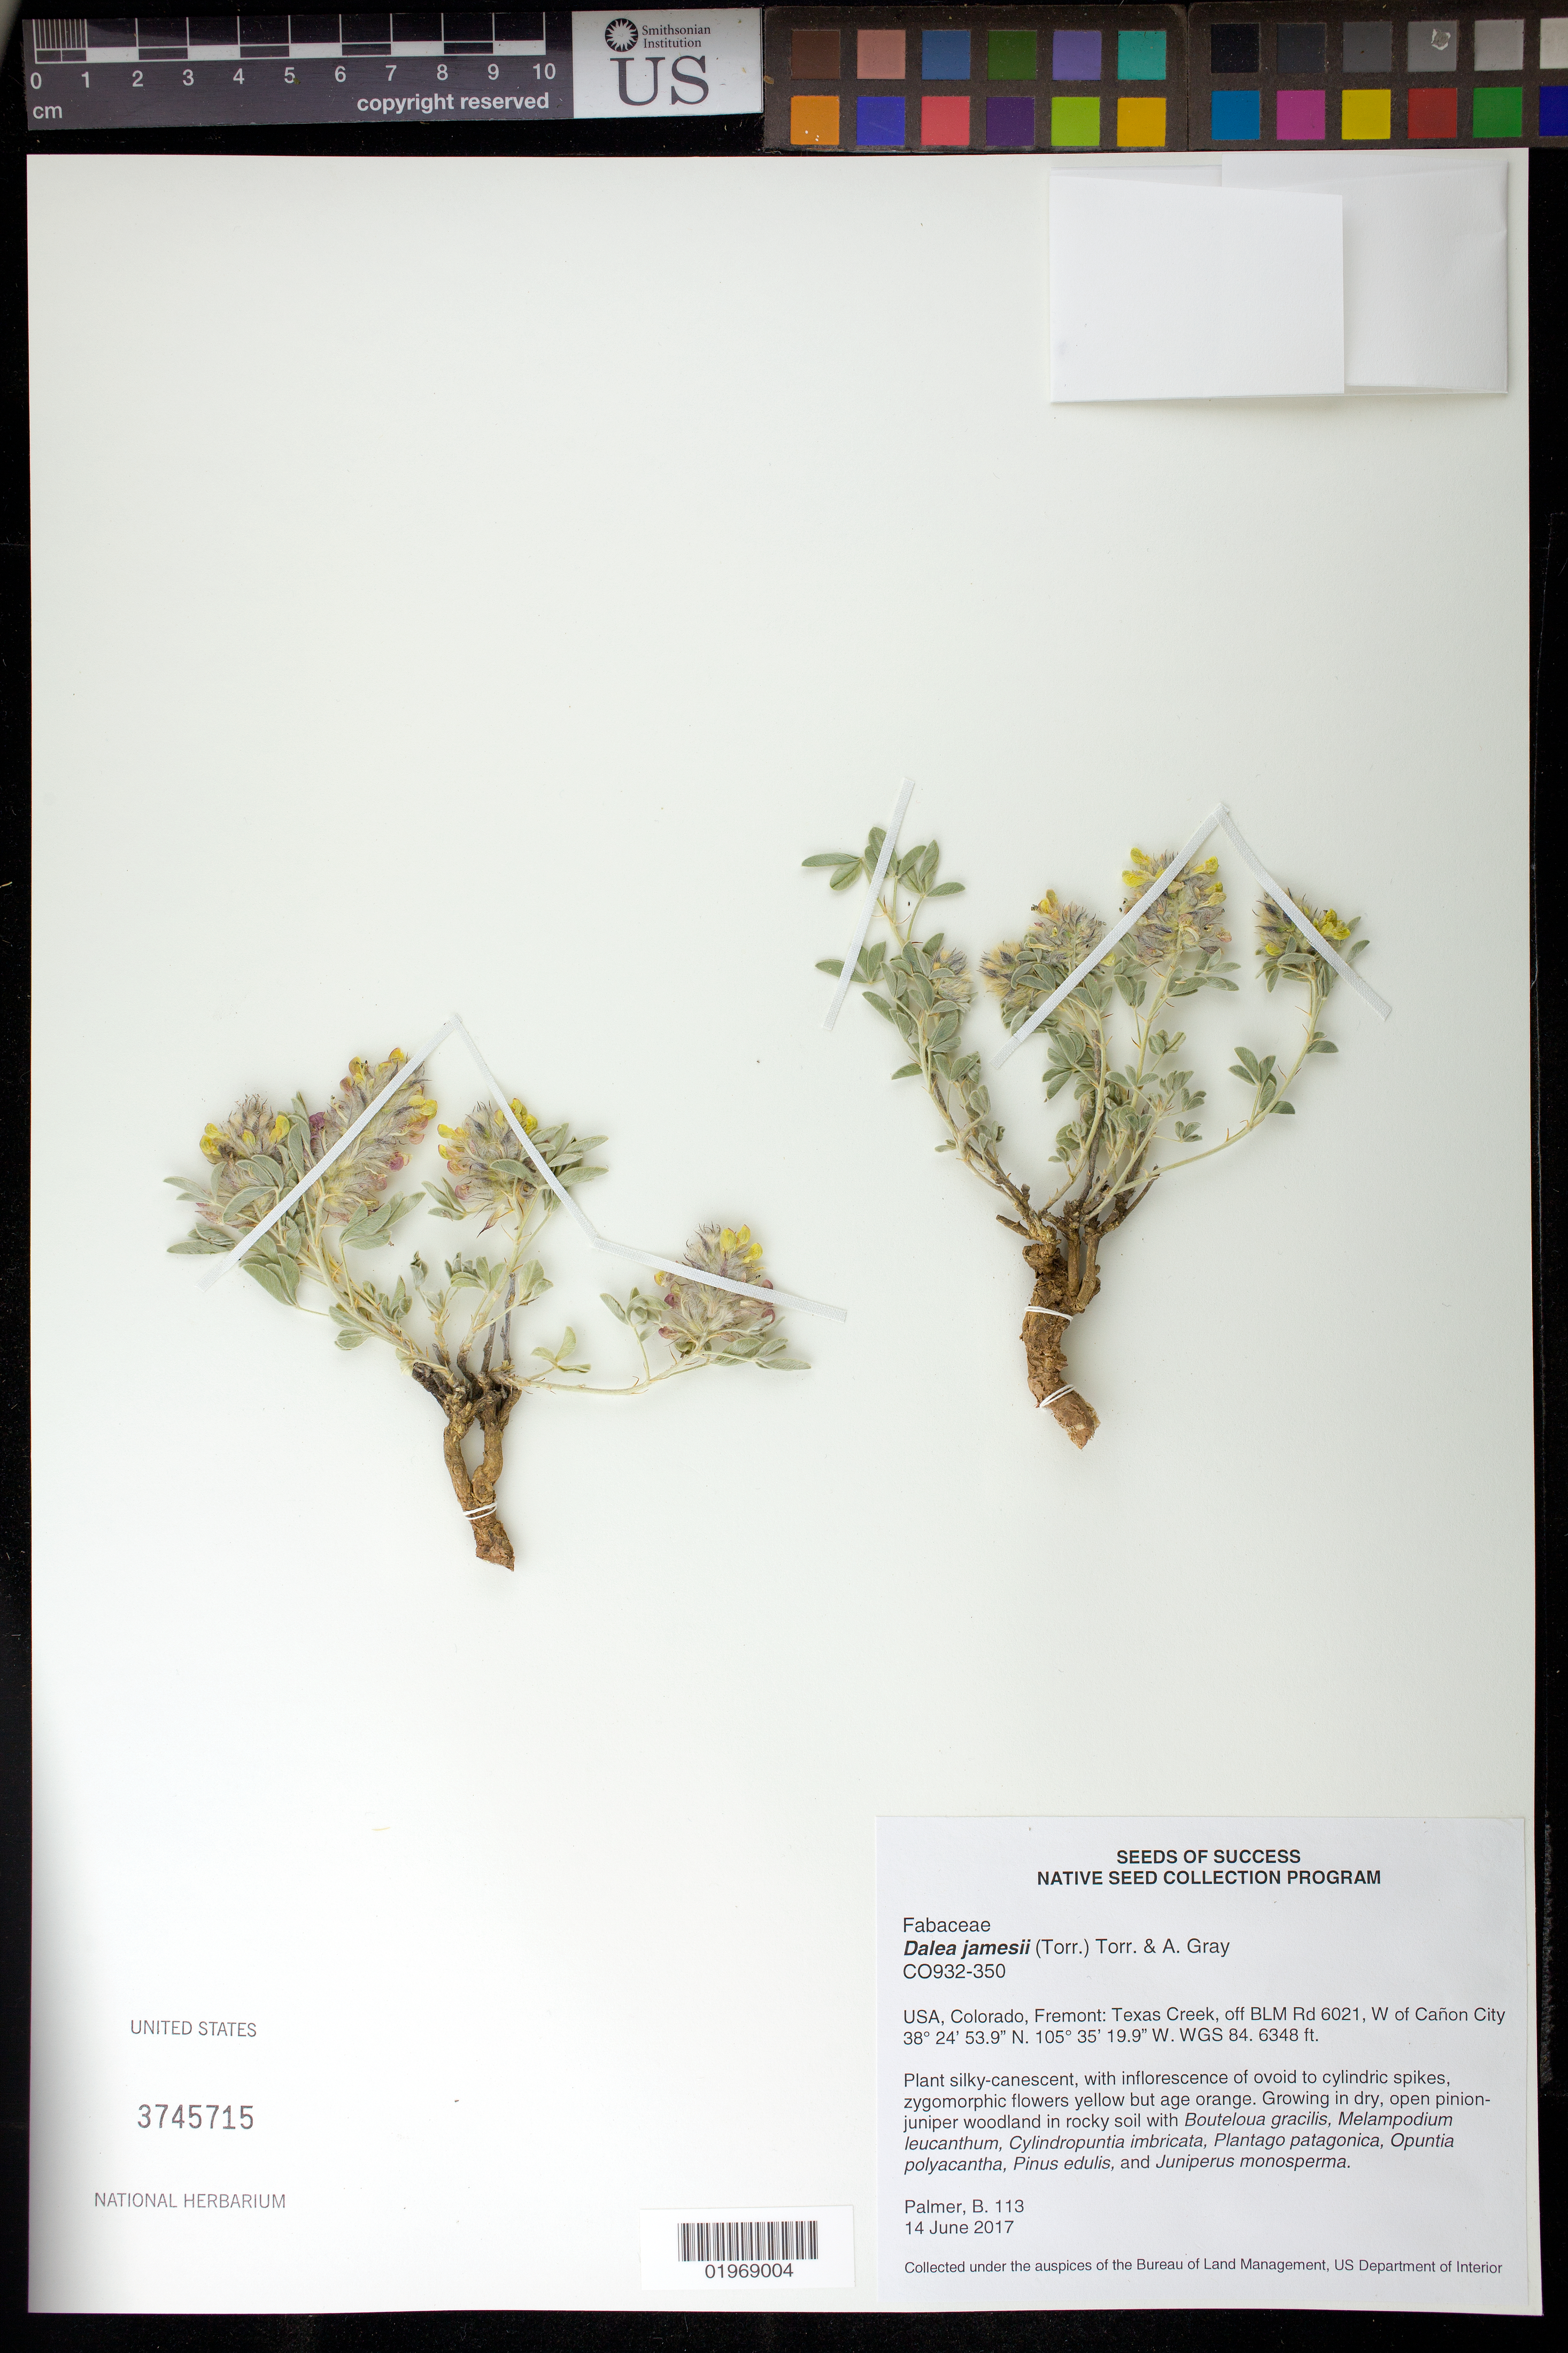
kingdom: Plantae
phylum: Tracheophyta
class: Magnoliopsida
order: Fabales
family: Fabaceae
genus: Dalea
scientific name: Dalea jamesii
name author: (Torr.) Torr. & A. Gray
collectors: B. Palmer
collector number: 113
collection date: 2017-06-14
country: United States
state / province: Colorado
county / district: Fremont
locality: Texas Creek Recreation Area, off BLM Road 6021, W of Canyon City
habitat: Woodland in rocky soil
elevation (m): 1943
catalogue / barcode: US 3745715